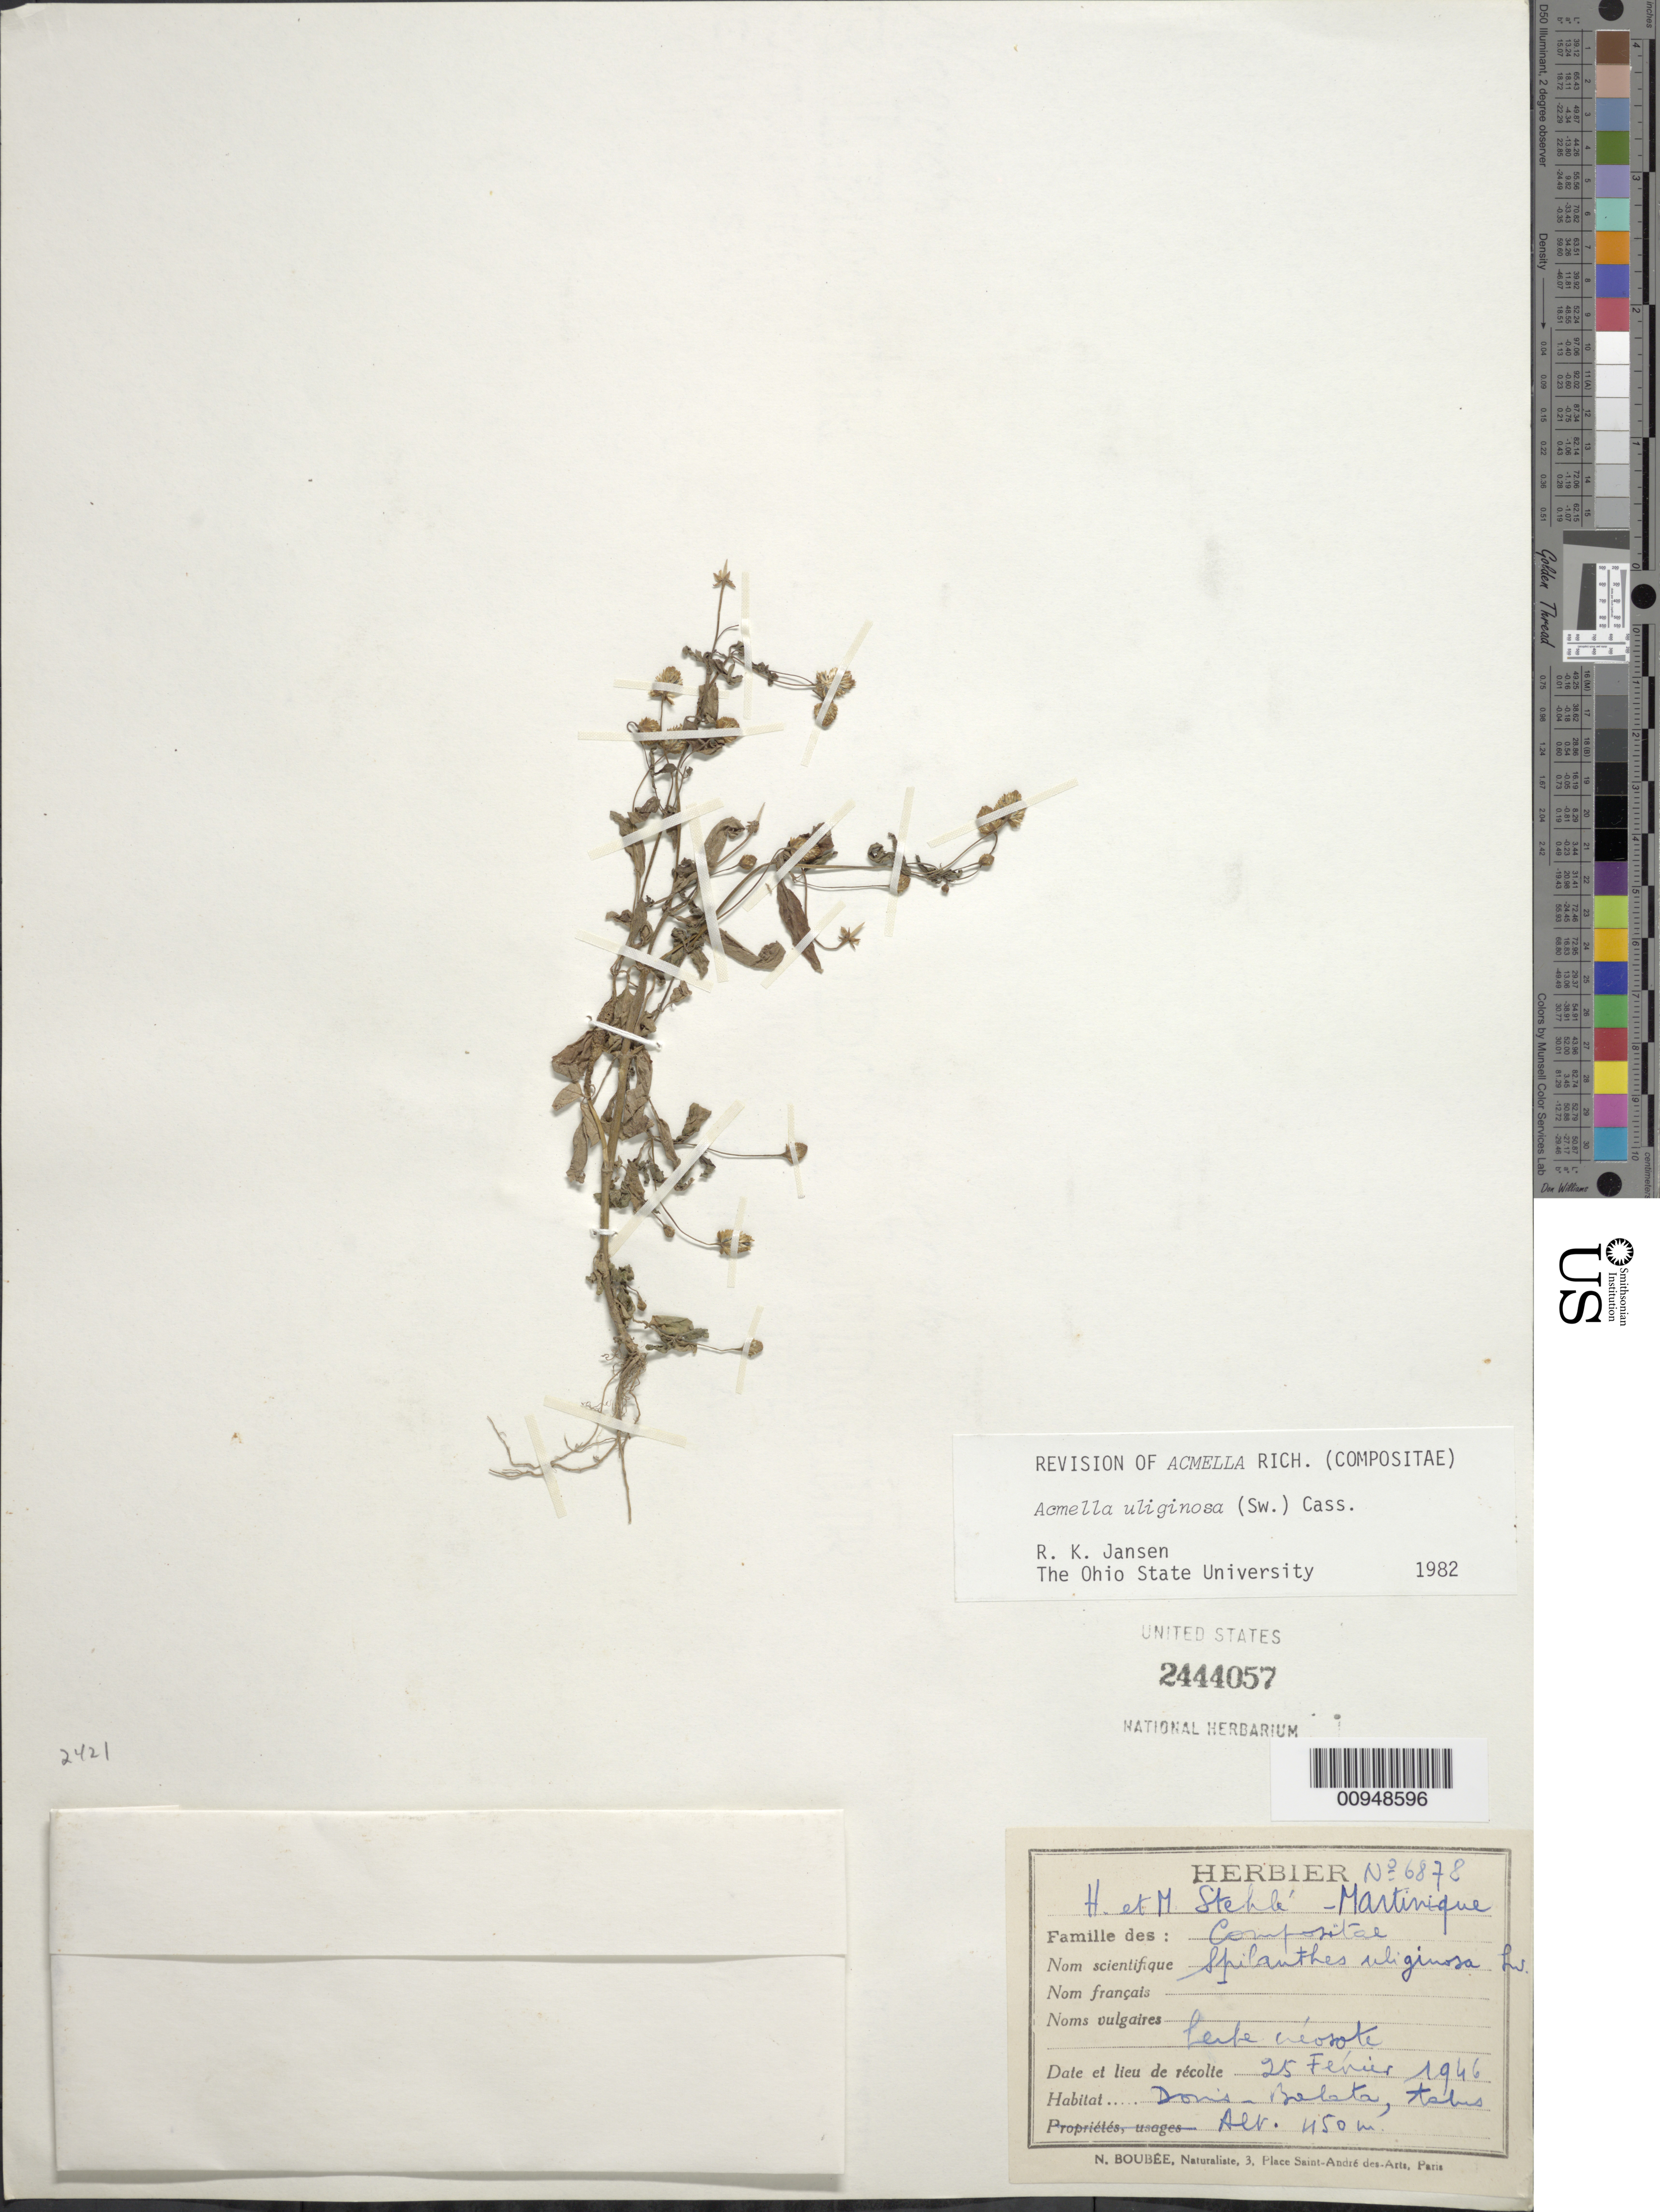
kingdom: Plantae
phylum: Tracheophyta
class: Magnoliopsida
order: Asterales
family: Asteraceae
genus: Acmella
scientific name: Acmella uliginosa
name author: (Sw.) Cass.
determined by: Jansen, R. K.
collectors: H. Stehlé & M. Stehlé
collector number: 6878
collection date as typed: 25 Feb 1946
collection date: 1946-02-25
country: Martinique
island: Martinique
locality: Dons Balata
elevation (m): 450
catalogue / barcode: US 2444057